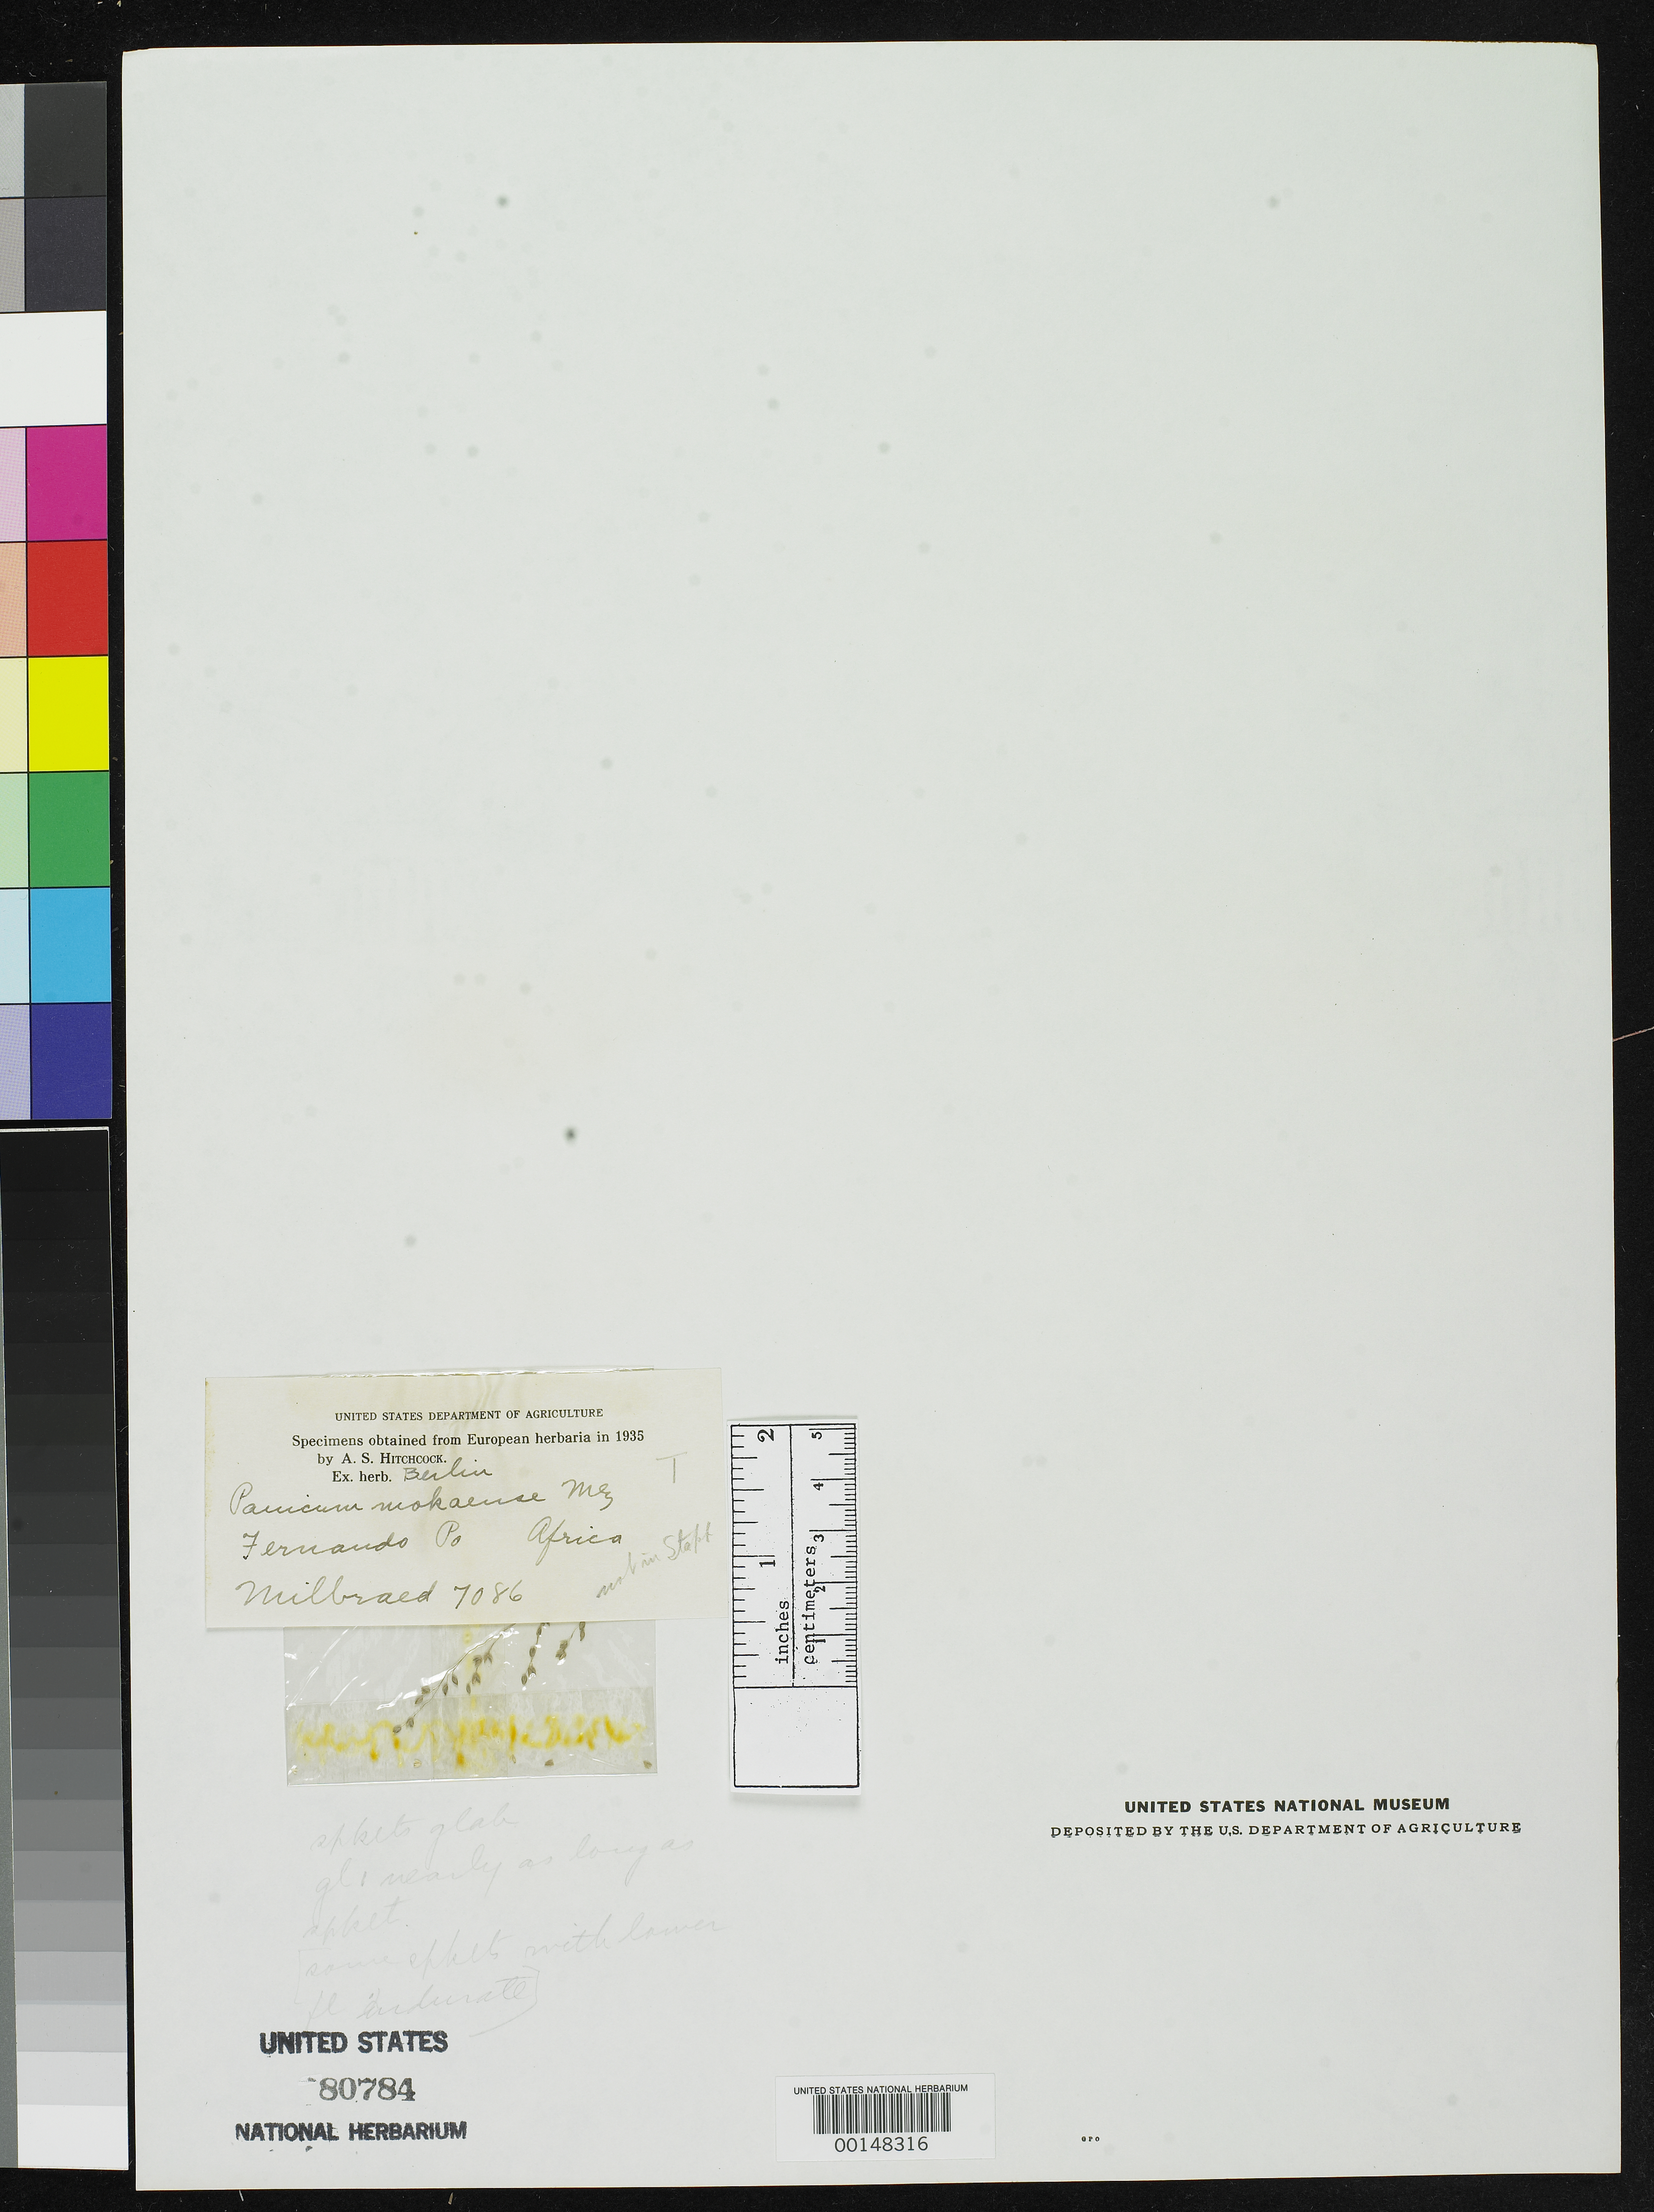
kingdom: Plantae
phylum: Tracheophyta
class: Liliopsida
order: Poales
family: Poaceae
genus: Panicum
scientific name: Panicum mokaense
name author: Mez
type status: Type Fragment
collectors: G. W. J. Mildbraed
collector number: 7086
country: Equatorial Guinea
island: Fernando Po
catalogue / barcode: US 80784